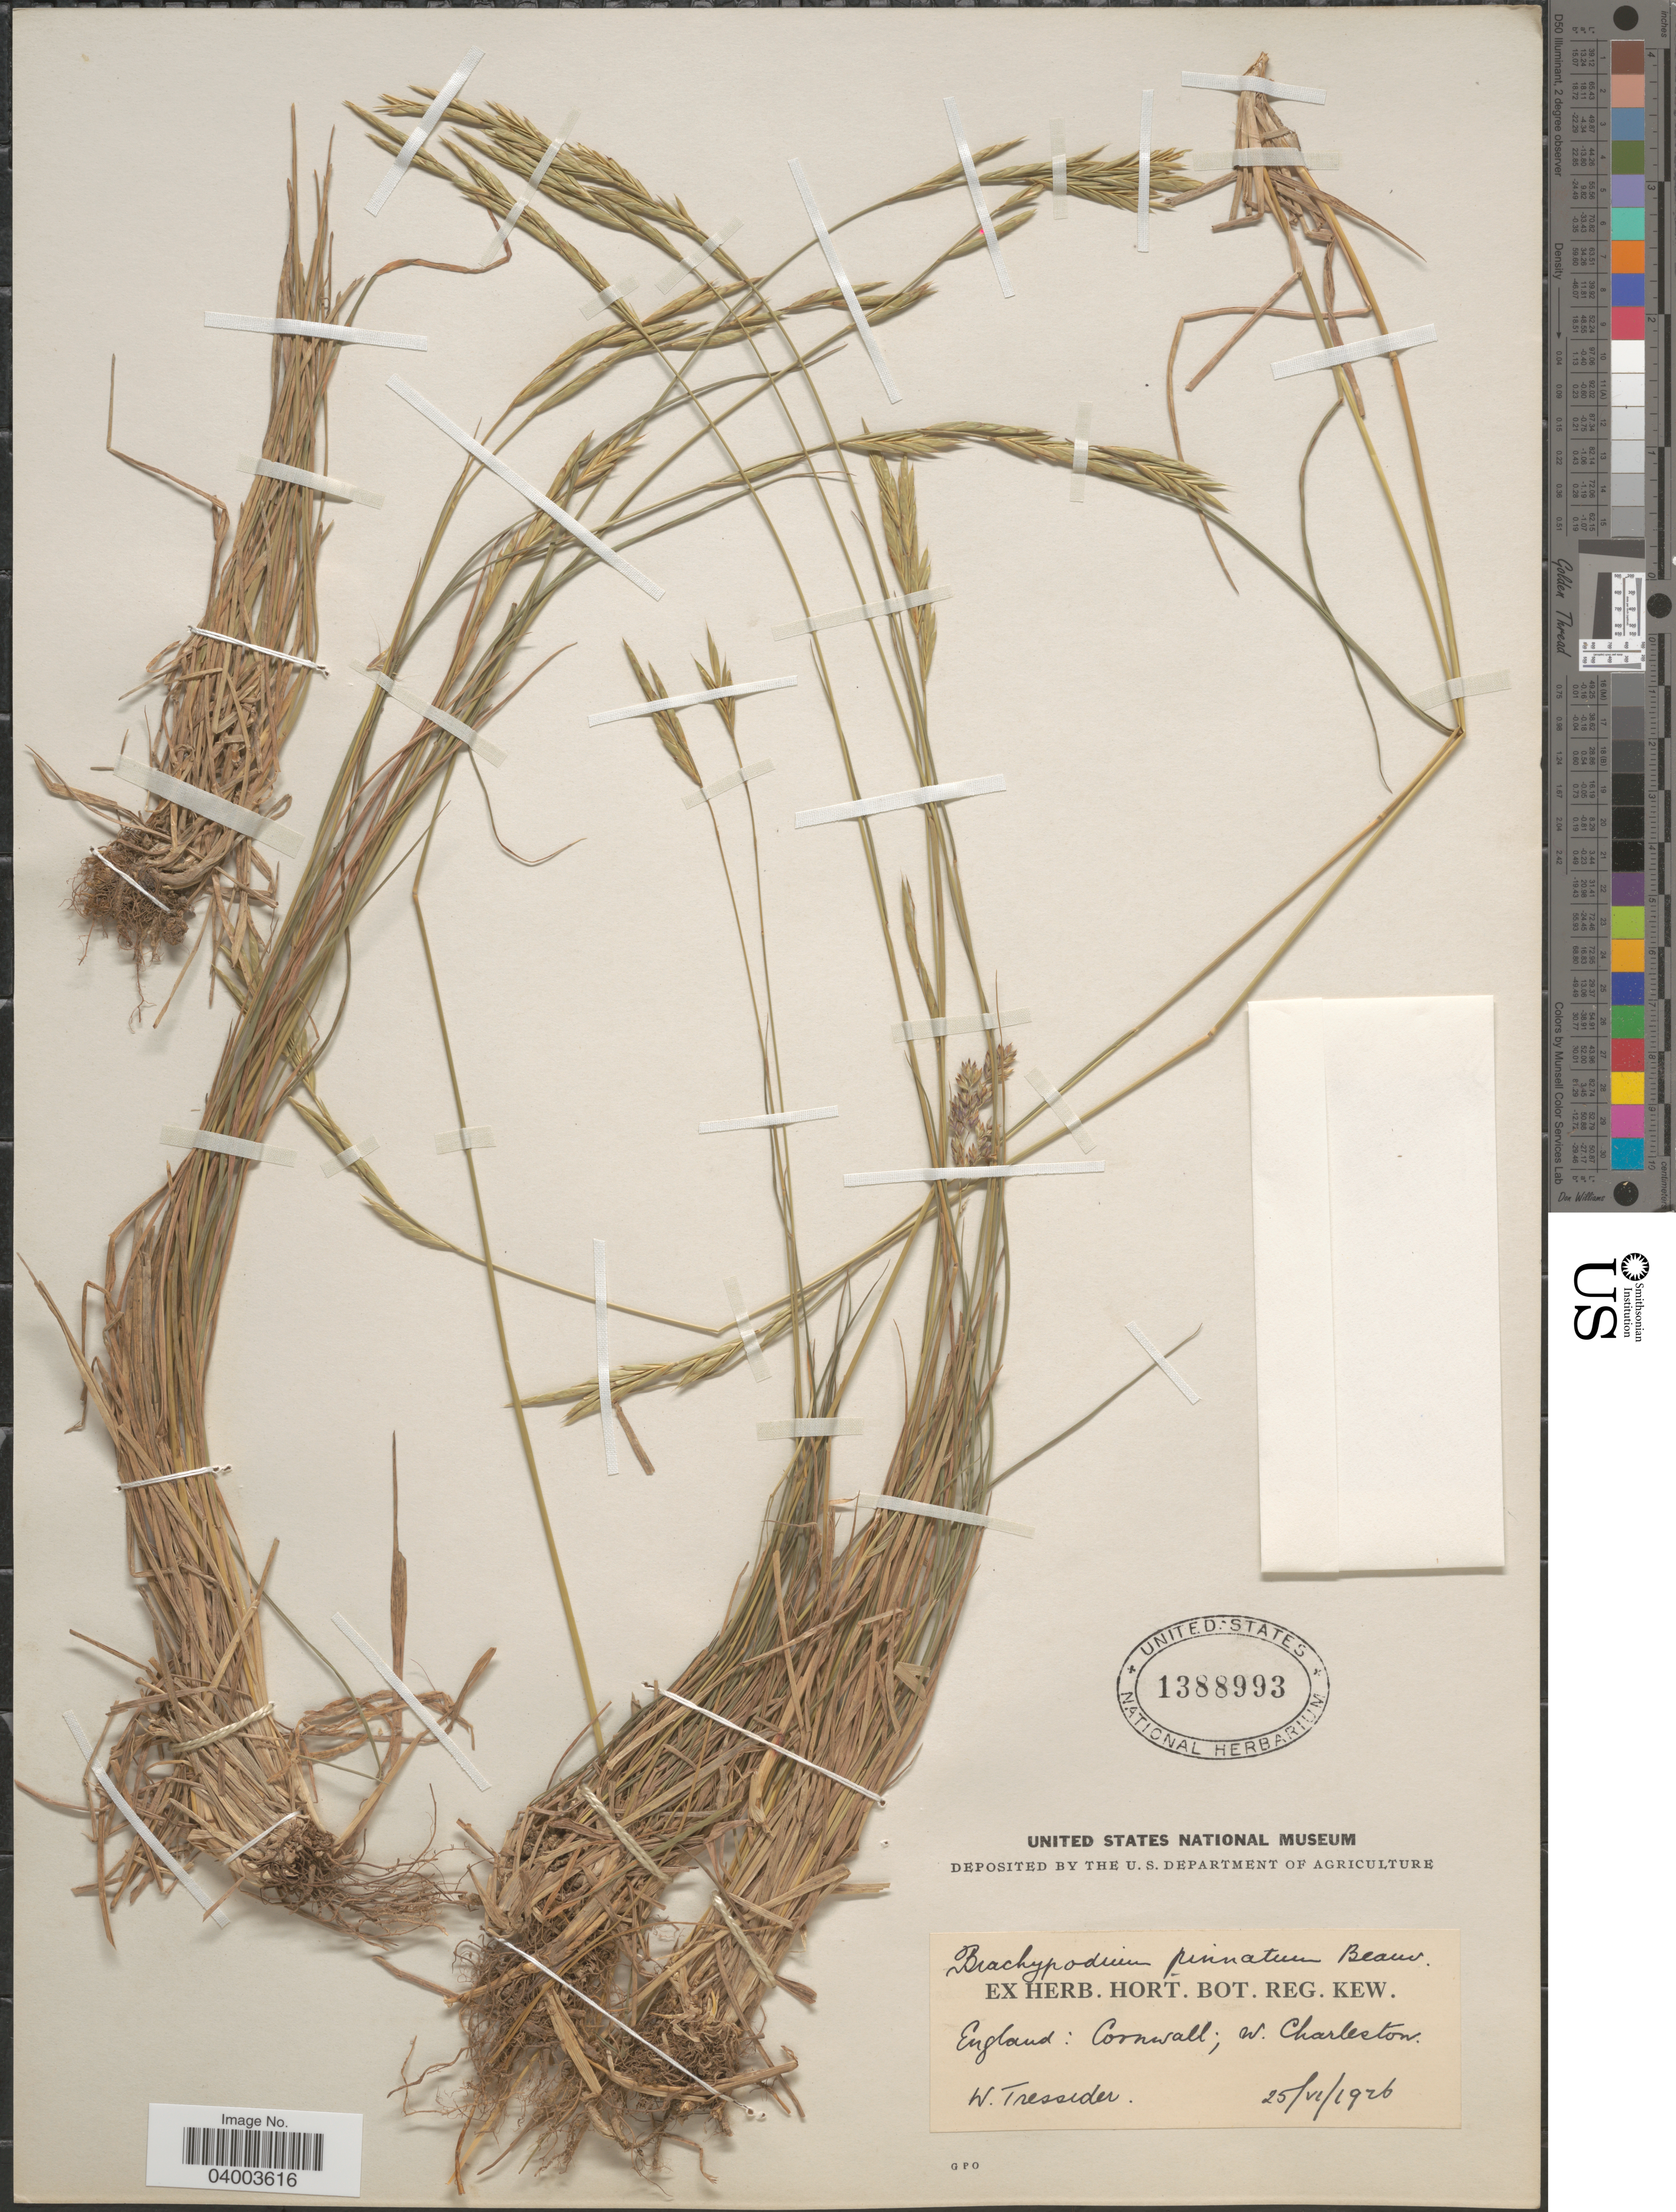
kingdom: Plantae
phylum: Tracheophyta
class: Liliopsida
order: Poales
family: Poaceae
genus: Brachypodium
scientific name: Brachypodium pinnatum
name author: (L.) P. Beauv.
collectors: W. Tresseder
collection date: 1926-06-25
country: United Kingdom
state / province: England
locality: Cornwall; W. Charleston.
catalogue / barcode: US 1388993